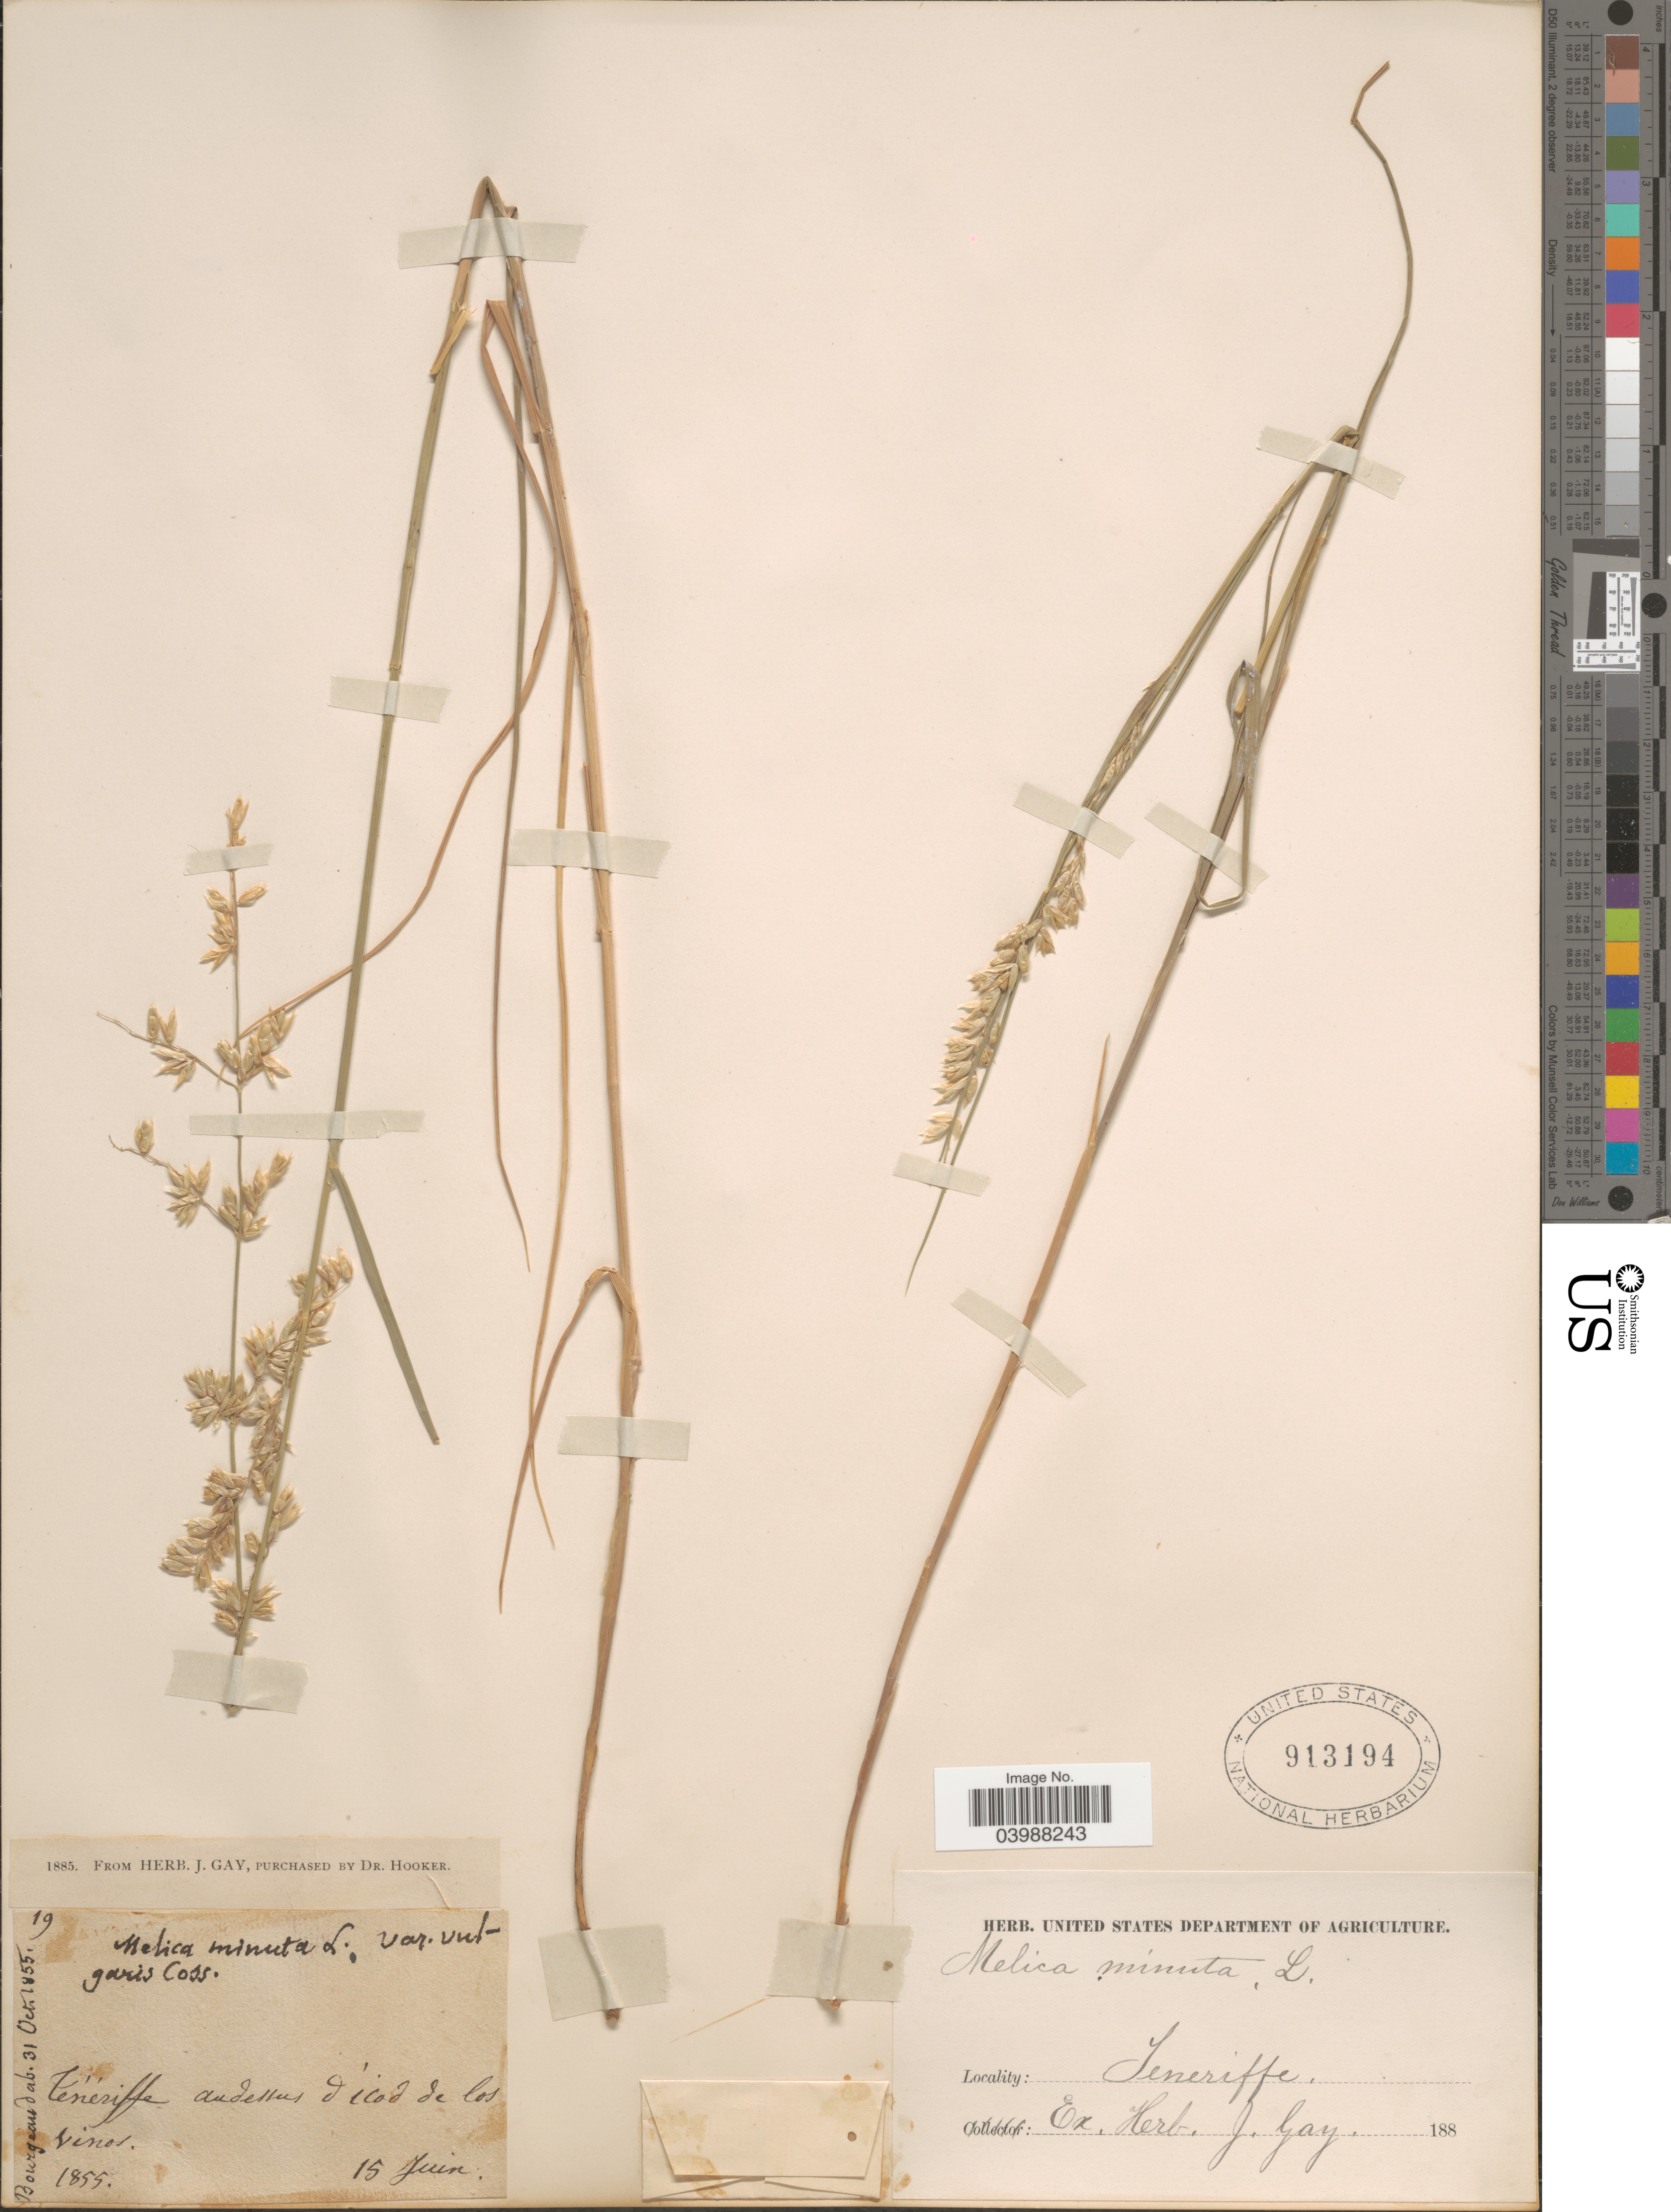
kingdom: Plantae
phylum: Tracheophyta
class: Liliopsida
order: Poales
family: Poaceae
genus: Melica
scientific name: Melica minuta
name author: L.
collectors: ex herb. J. Gay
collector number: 19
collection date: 1855-06-15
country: Spain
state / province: Canarias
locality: Tenériffe audessus d' icod de los sinos.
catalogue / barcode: US 913194